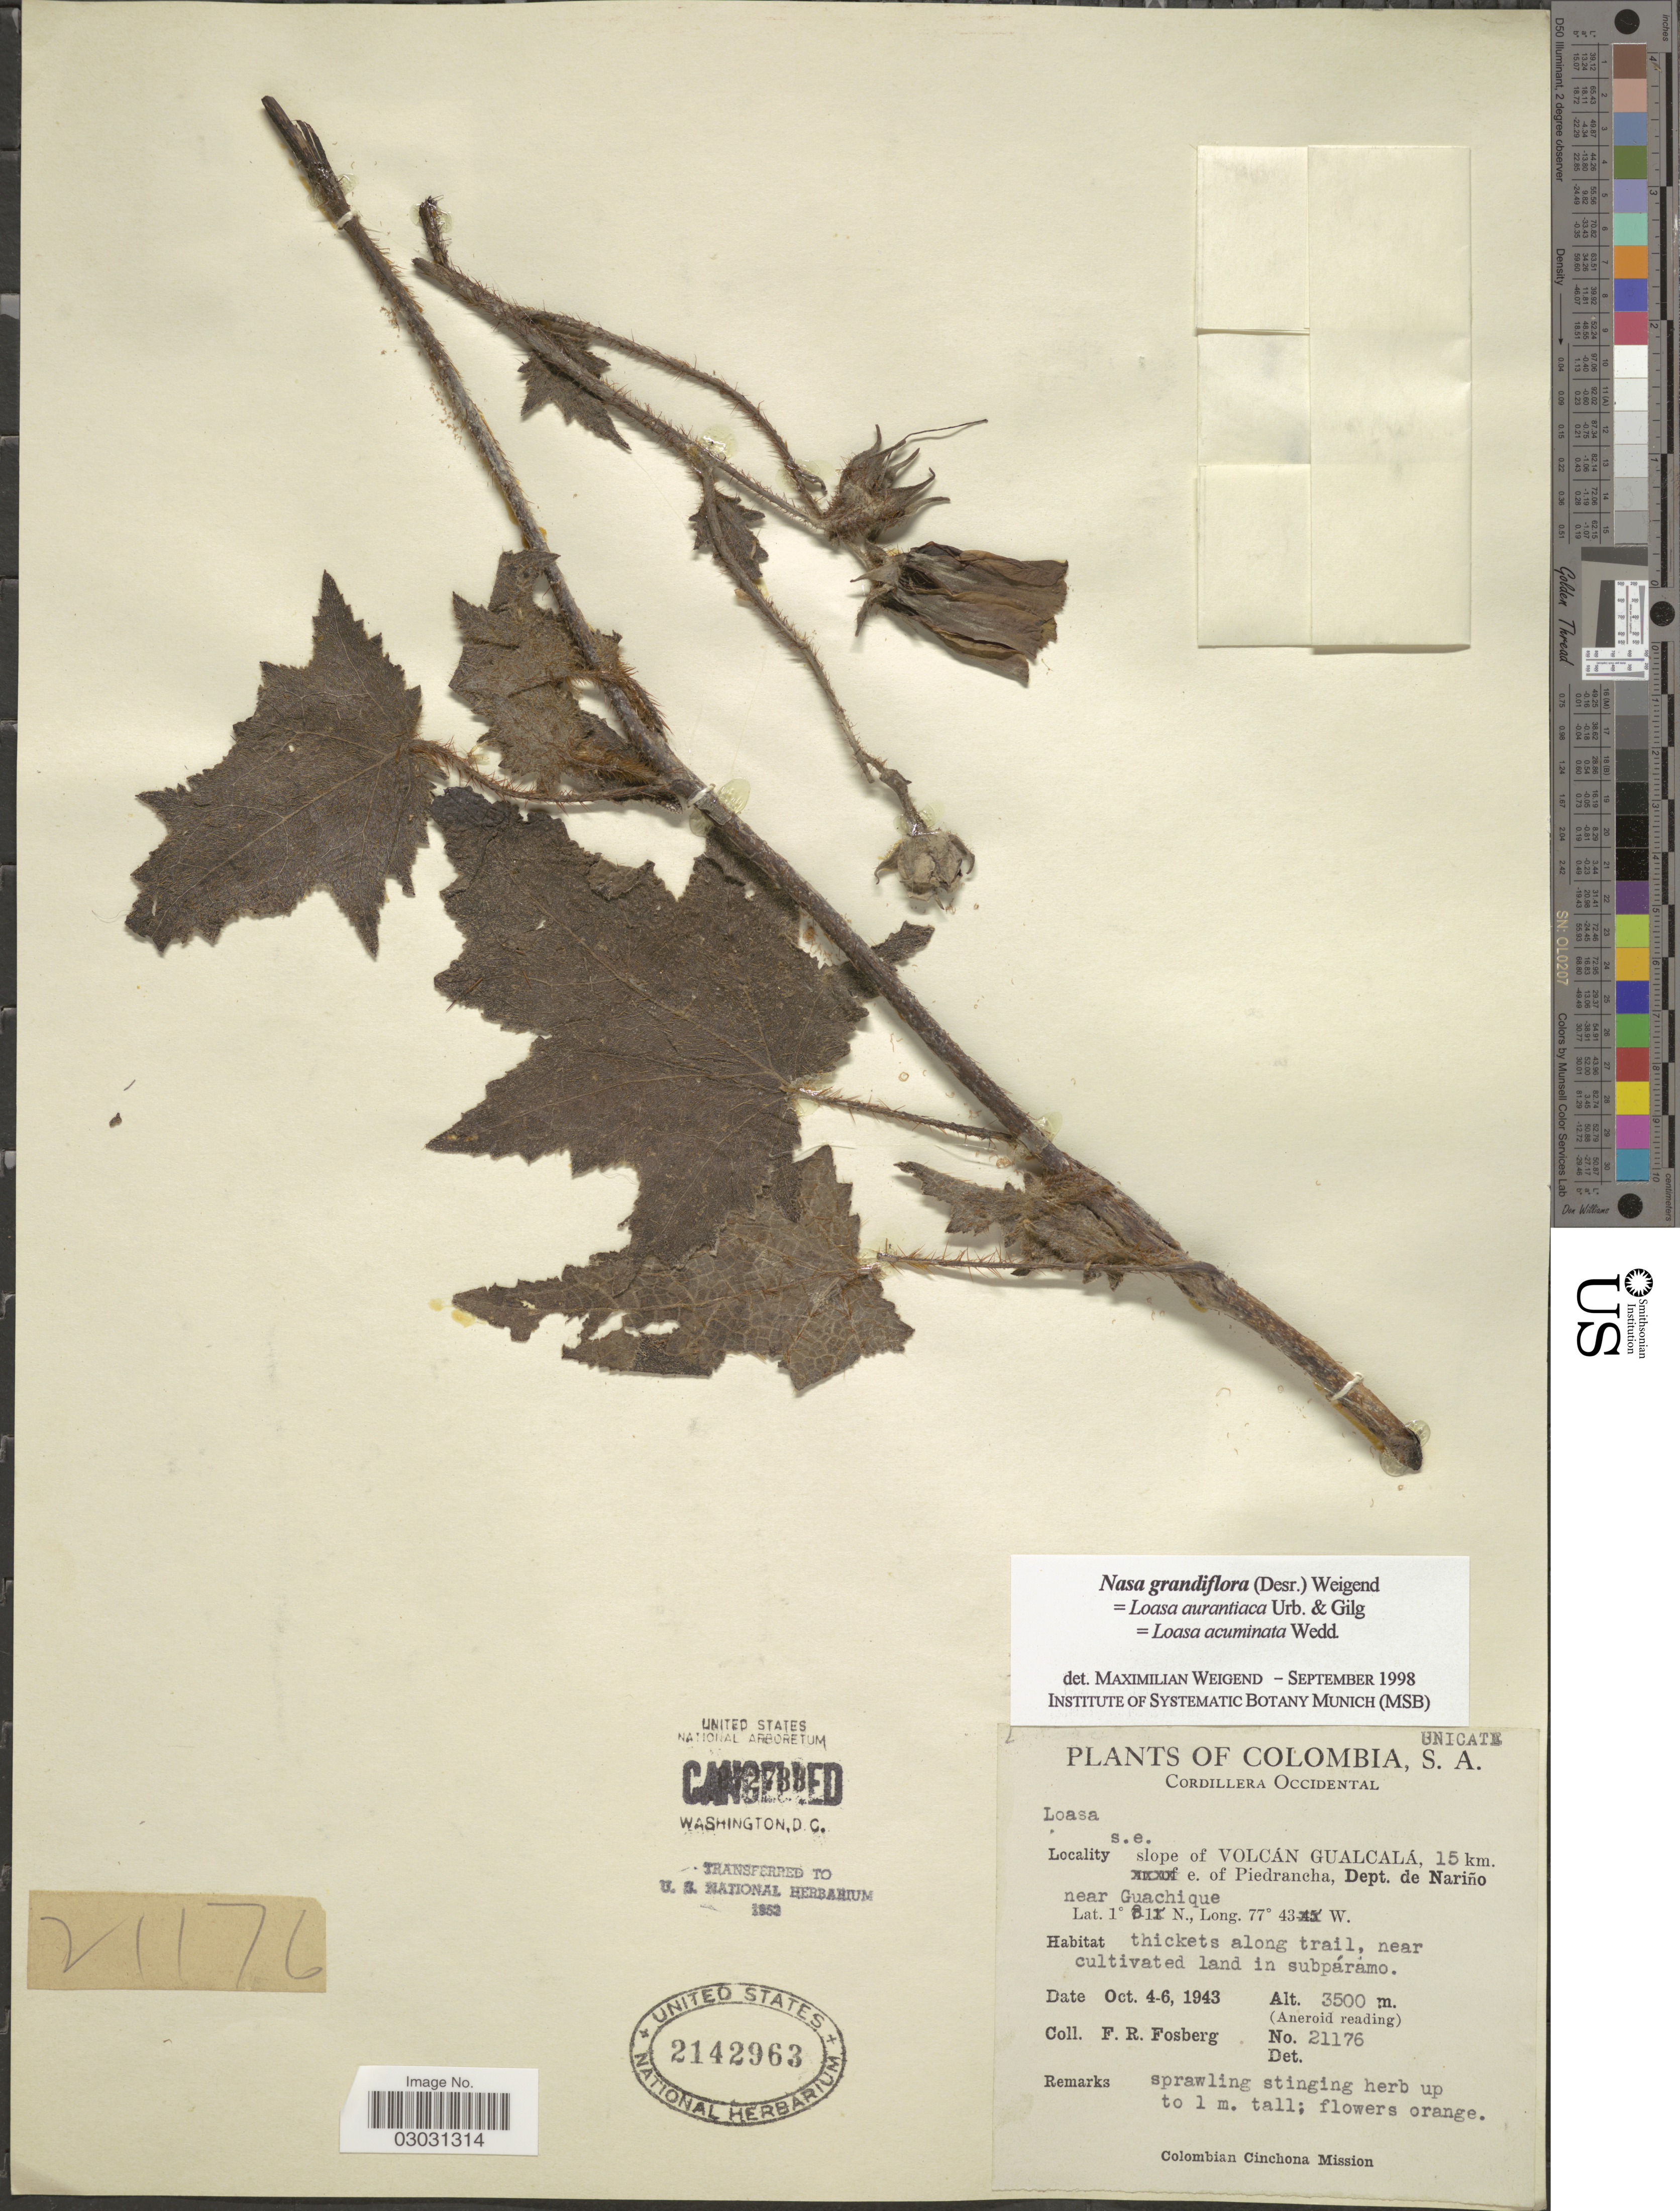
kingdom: Plantae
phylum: Tracheophyta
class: Magnoliopsida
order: Cornales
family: Loasaceae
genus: Nasa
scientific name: Nasa grandiflora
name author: (Desr.) Weigend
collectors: F. R. Fosberg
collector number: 21176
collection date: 1943-10-04/1943-10-06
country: Colombia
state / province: Nariño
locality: Cordillera Occidental, s.e. slope of Volcán Gualcalá, 15 km. e. of Piedrancha, Dept. de Nariño near Guachique.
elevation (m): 3500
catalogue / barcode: US 2142963